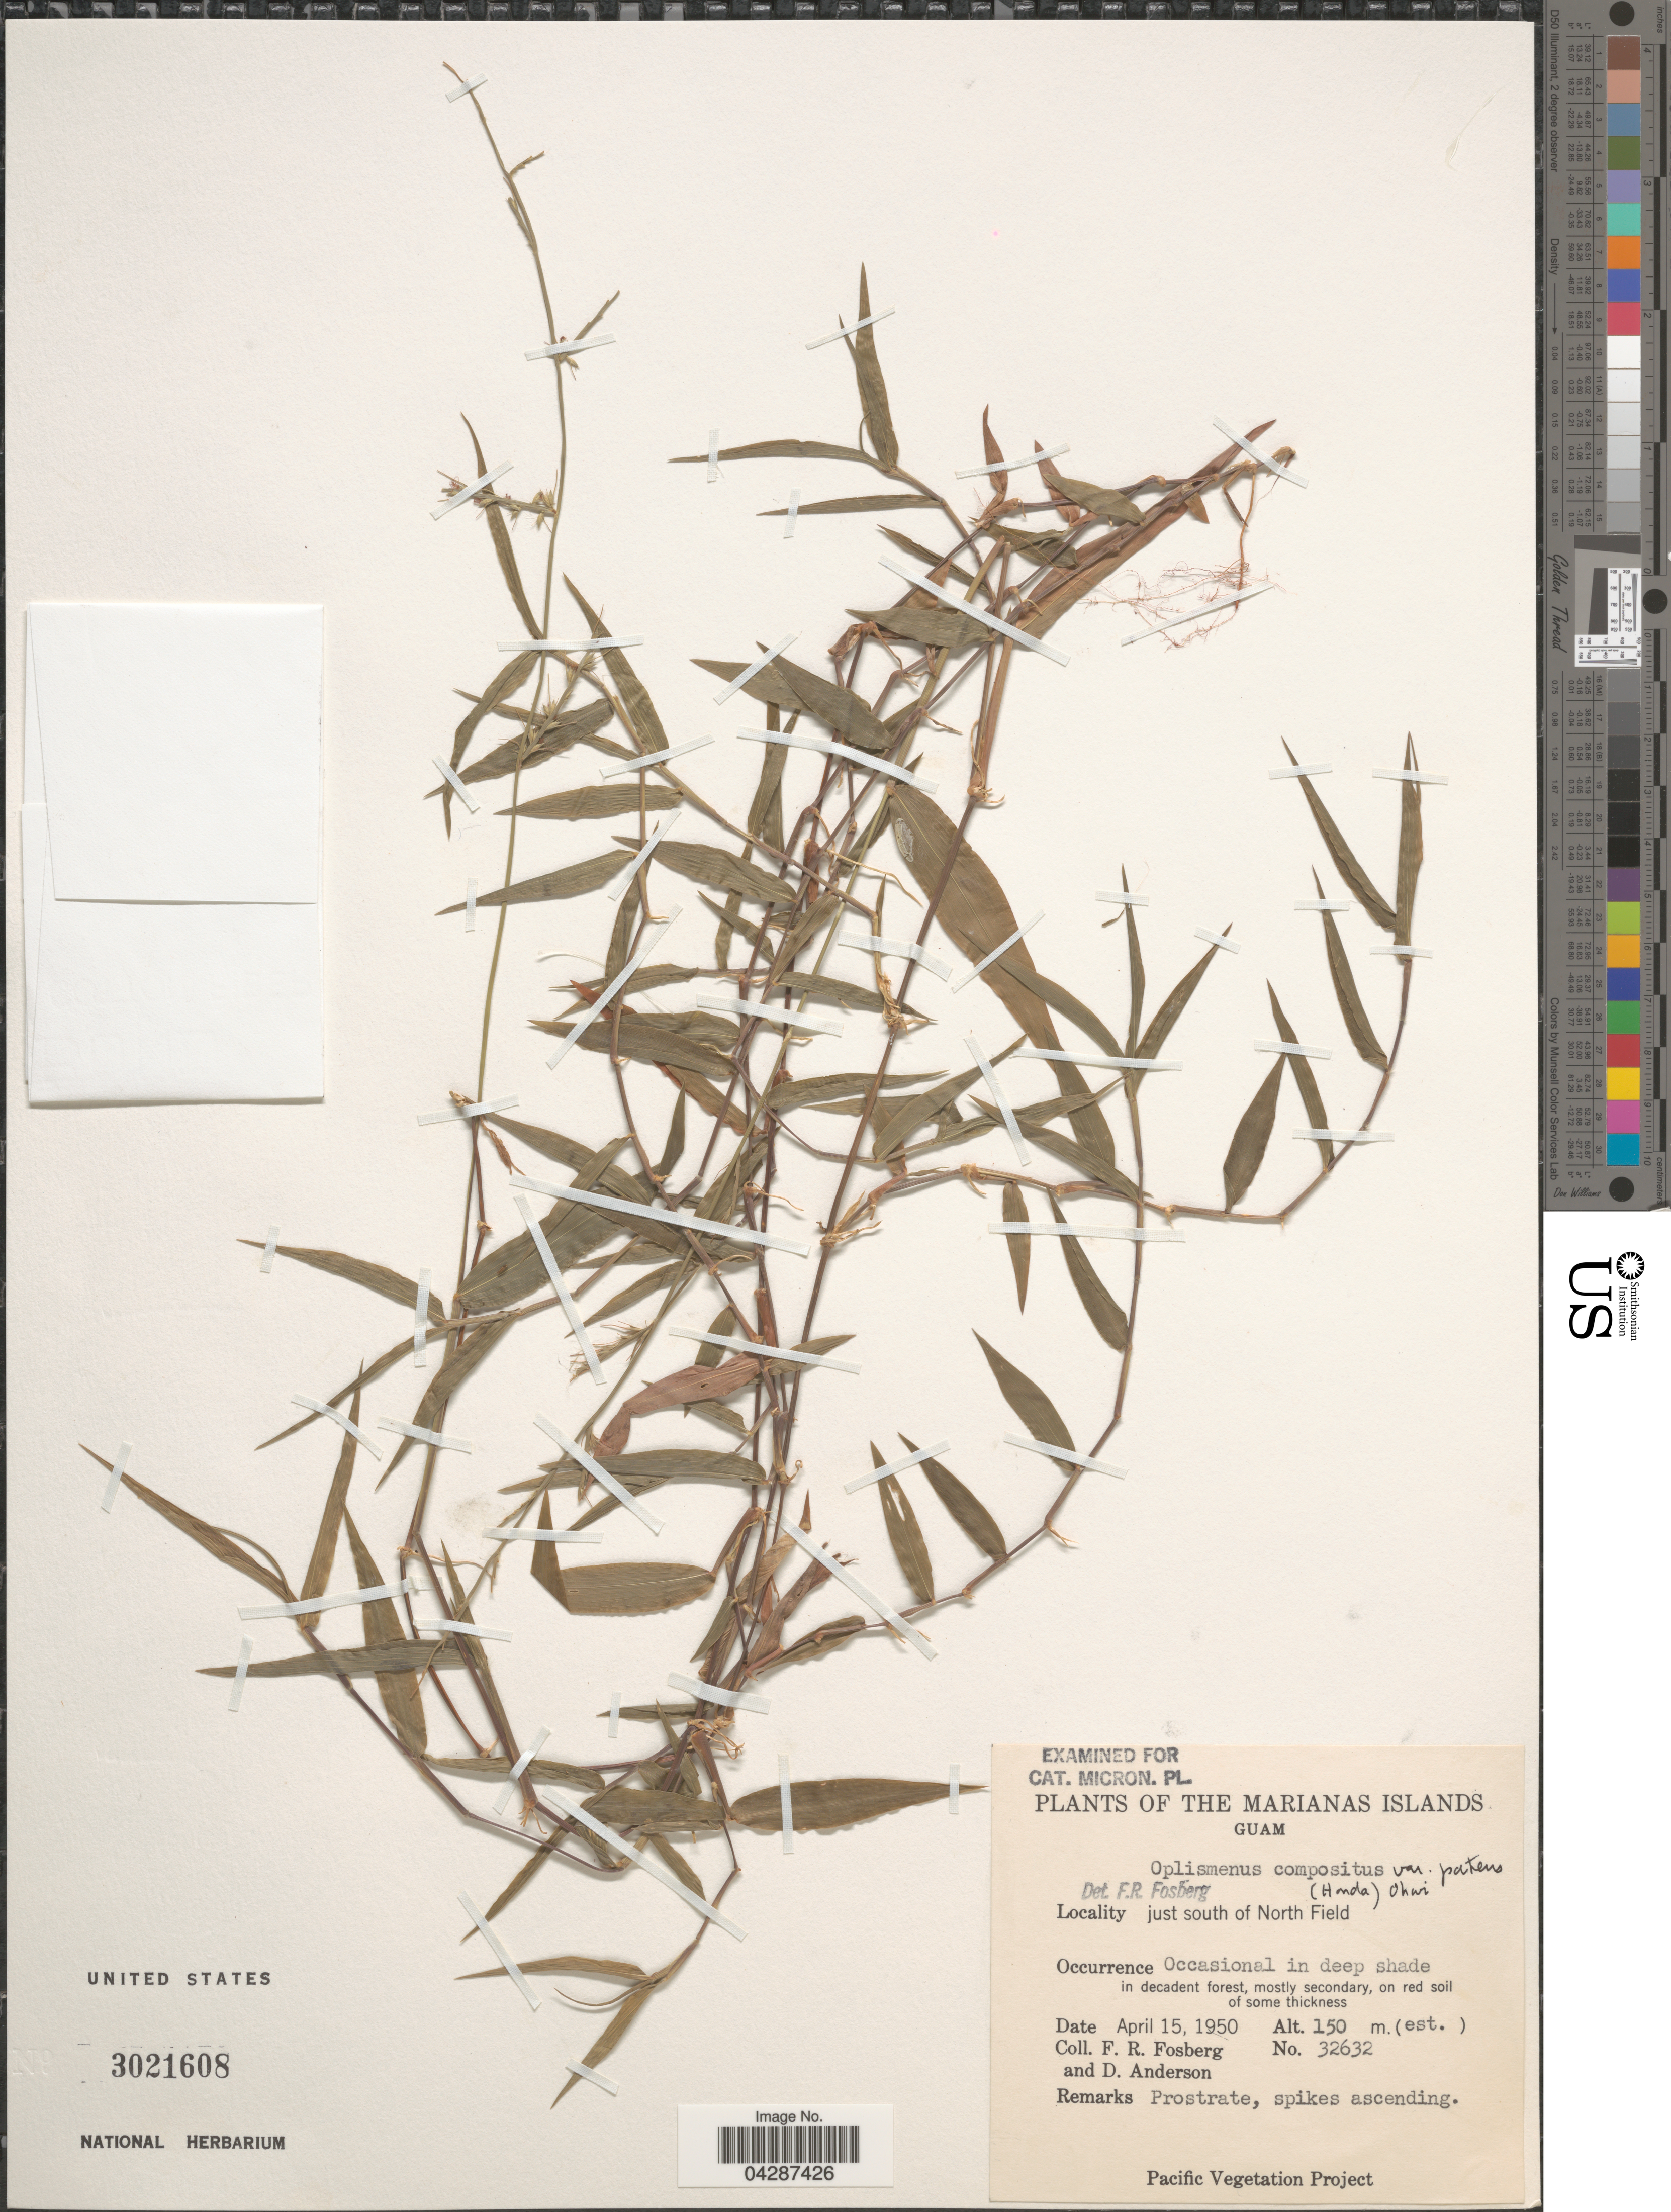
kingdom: Plantae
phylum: Tracheophyta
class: Liliopsida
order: Poales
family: Poaceae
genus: Oplismenus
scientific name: Oplismenus compositus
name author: (L.) P. Beauv.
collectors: F. R. Fosberg & D. Anderson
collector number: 32632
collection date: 1950-04-15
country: Guam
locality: The Marianas Islands. Just south of North Field.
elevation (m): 150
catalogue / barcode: US 3021608